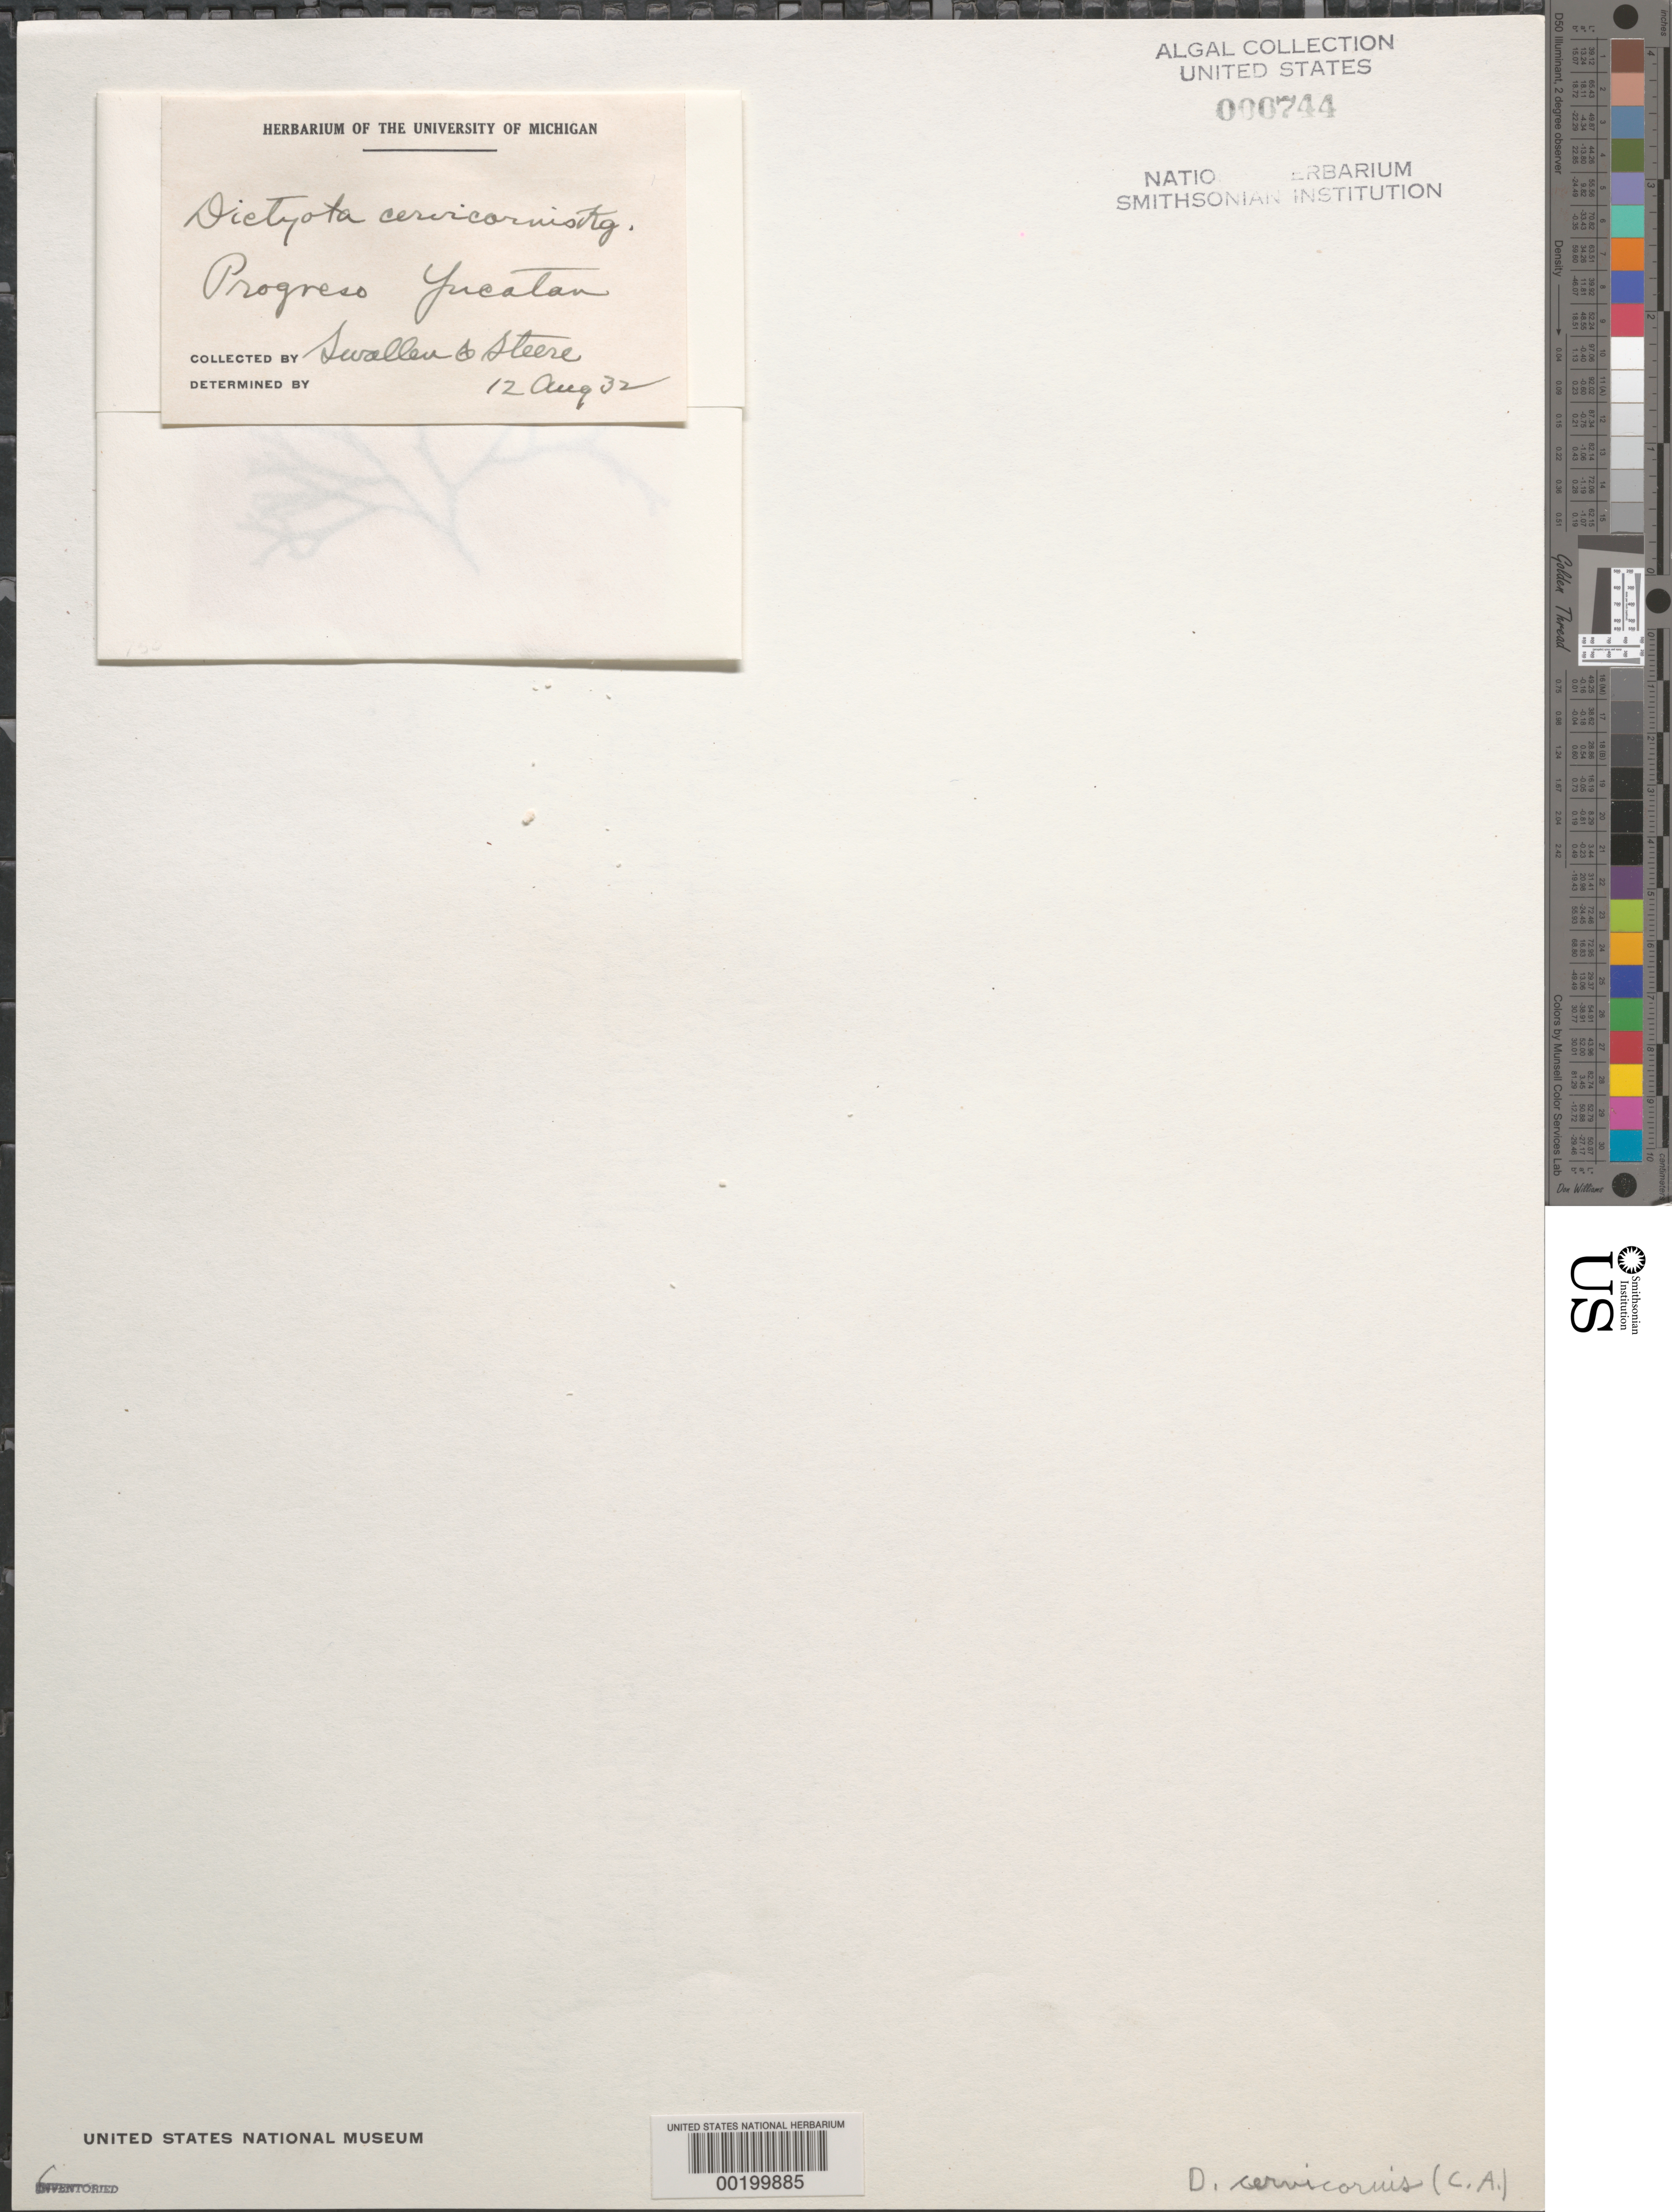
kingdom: Chromista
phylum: Ochrophyta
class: Phaeophyceae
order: Dictyotales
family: Dictyotaceae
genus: Dictyota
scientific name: Dictyota cervicornis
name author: Kütz.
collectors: J. R. Swallen & W. C. Steere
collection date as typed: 12 Aug 1932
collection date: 1932-08-12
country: Mexico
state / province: Yucatan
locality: Progreso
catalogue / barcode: US 744